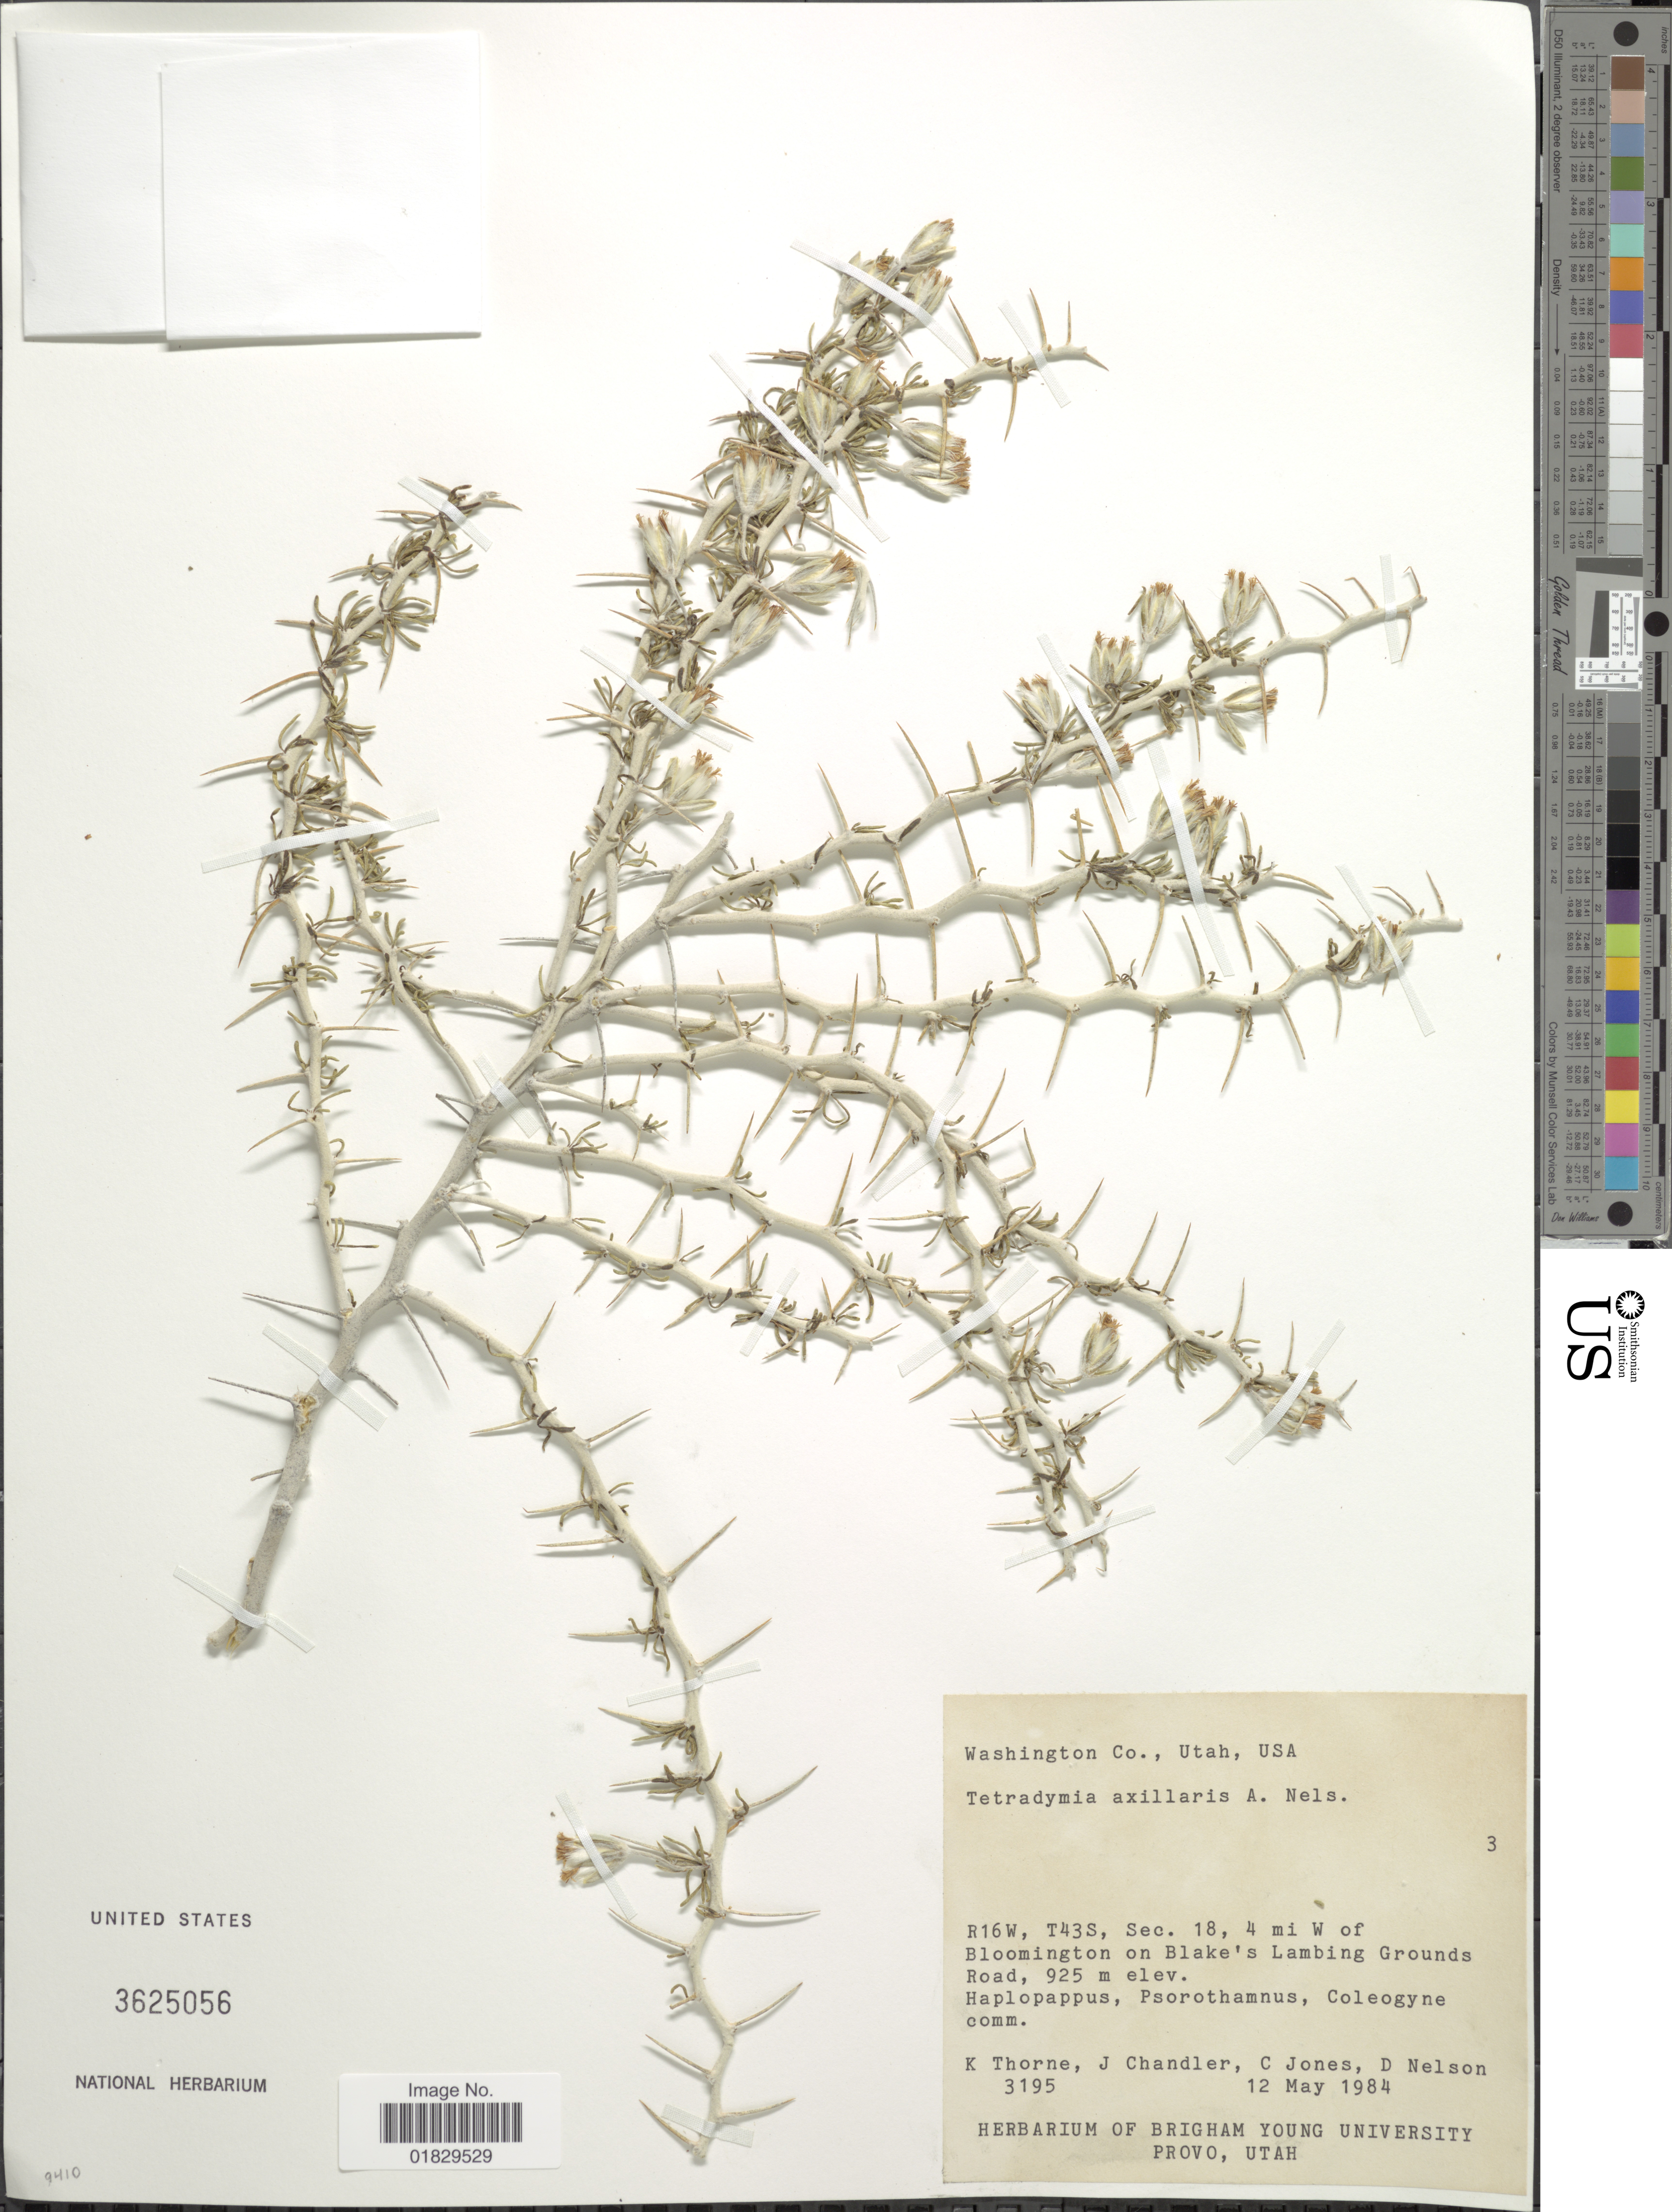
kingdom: Plantae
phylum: Tracheophyta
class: Magnoliopsida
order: Asterales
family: Asteraceae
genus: Tetradymia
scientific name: Tetradymia axillaris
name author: A. Nelson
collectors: K. Thorne, J. Chandler, Carleen Jones & D. Nelson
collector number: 3195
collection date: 1984-05-12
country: United States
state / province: Utah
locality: Washington Co., Utah, USA. R16W, T43S, Sec. 18, 4 mi W of Bloomington on Blake's Lambing Grounds Road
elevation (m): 925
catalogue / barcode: US 3625056